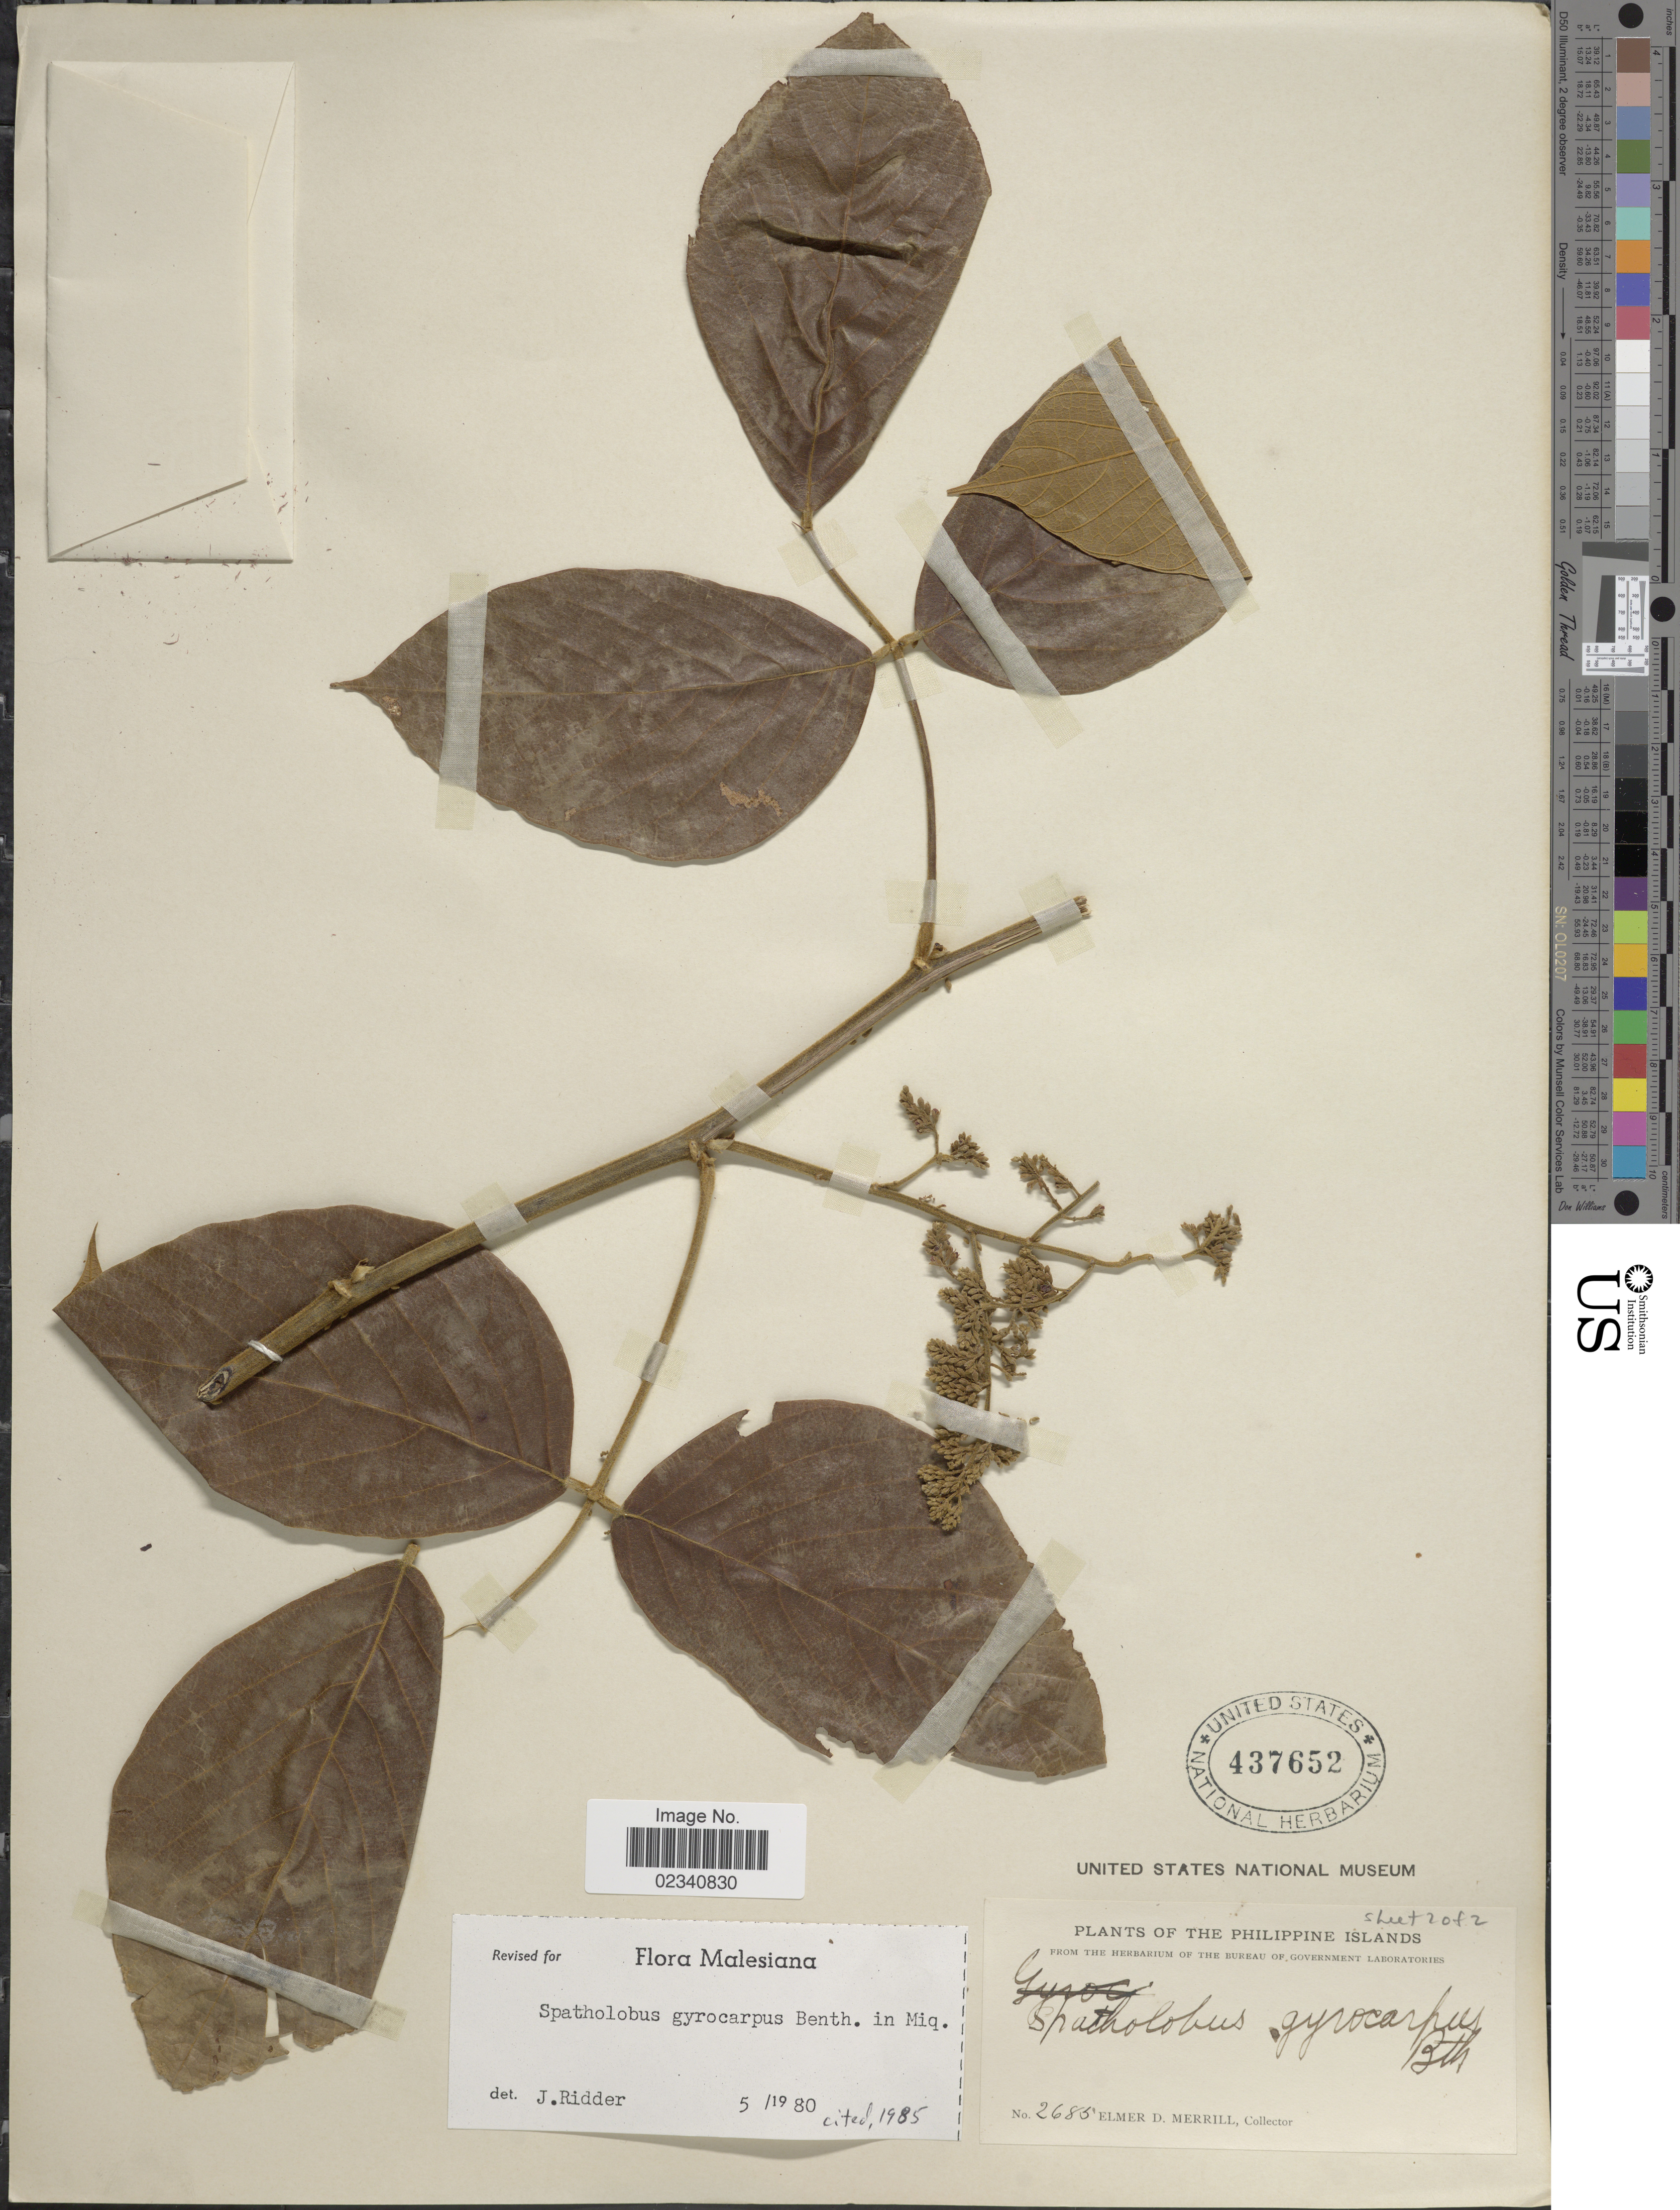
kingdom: Plantae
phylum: Tracheophyta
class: Magnoliopsida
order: Fabales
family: Fabaceae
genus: Spatholobus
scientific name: Spatholobus gyrocarpus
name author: Benth.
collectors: E. D. Merrill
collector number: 2685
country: Philippines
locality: Philppine Islands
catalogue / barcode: US 437652